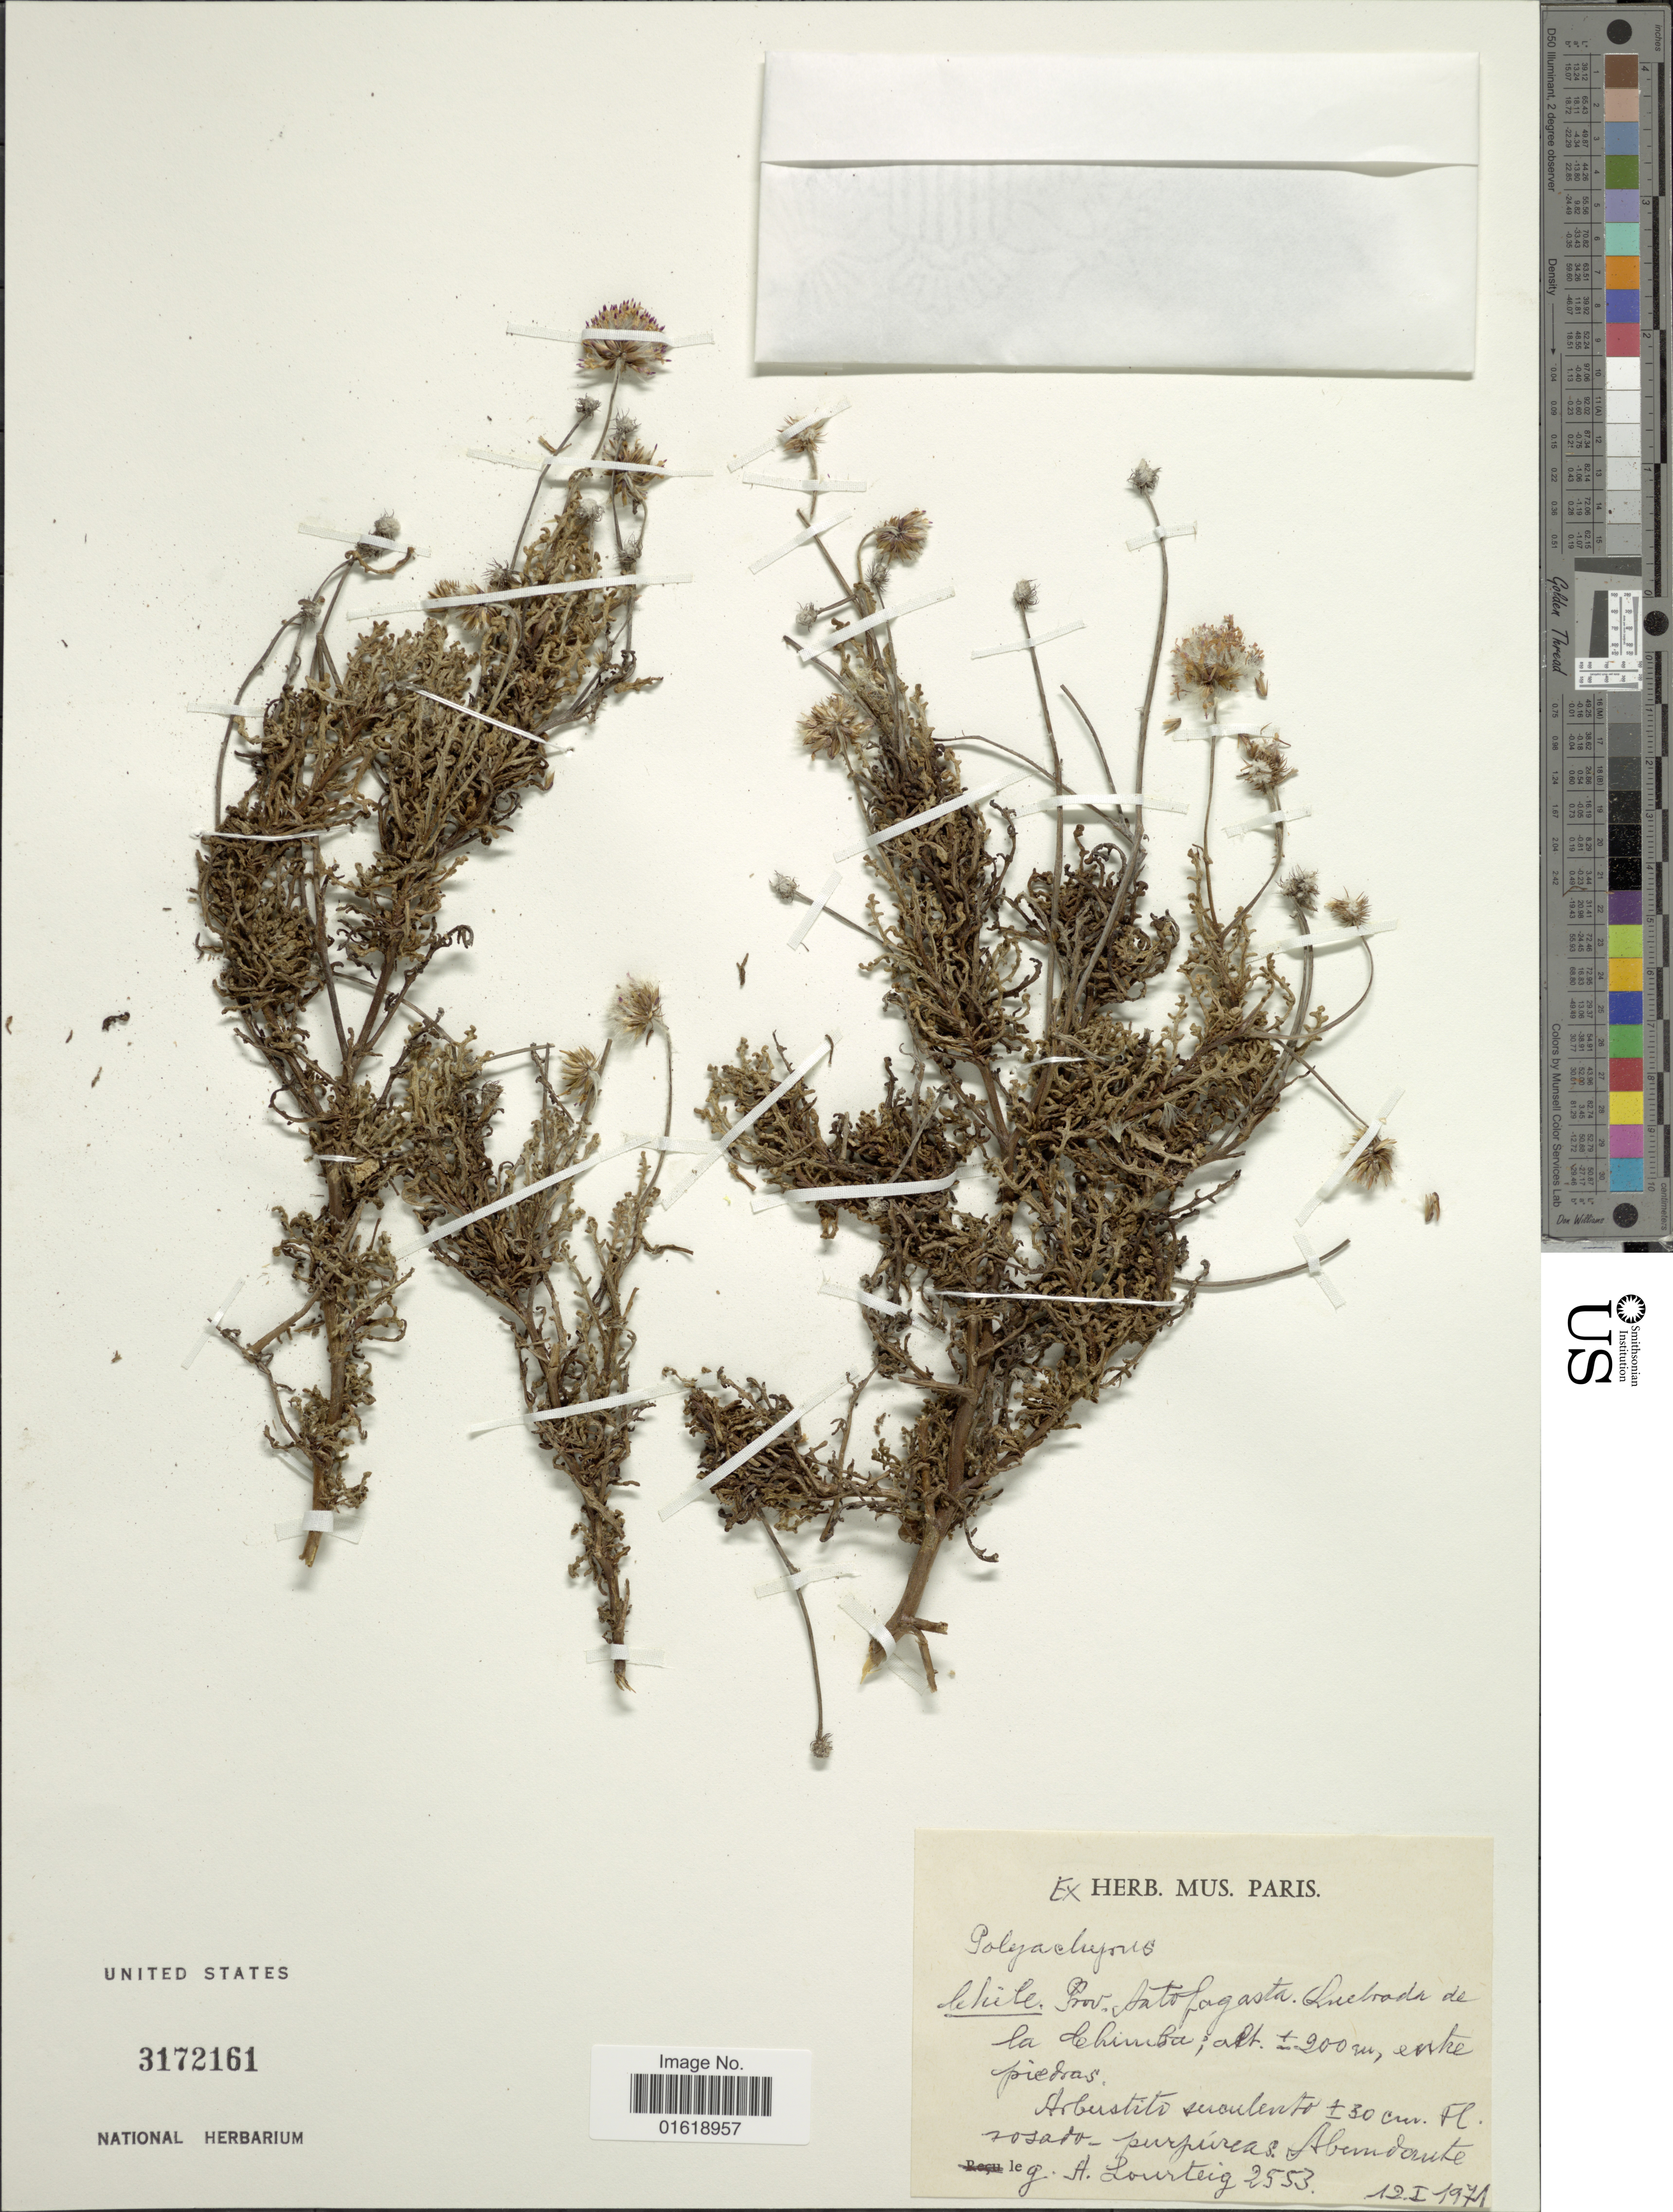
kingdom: Plantae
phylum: Tracheophyta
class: Magnoliopsida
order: Asterales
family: Asteraceae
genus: Polyachyrus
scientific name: Polyachyrus sp.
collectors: A. Lourteig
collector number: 2553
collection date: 1971-01-12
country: Chile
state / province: Antofagasta (II)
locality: Chile: Prov. Antofagasta. Quebrada de la de Chimba.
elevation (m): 200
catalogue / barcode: US 3172161